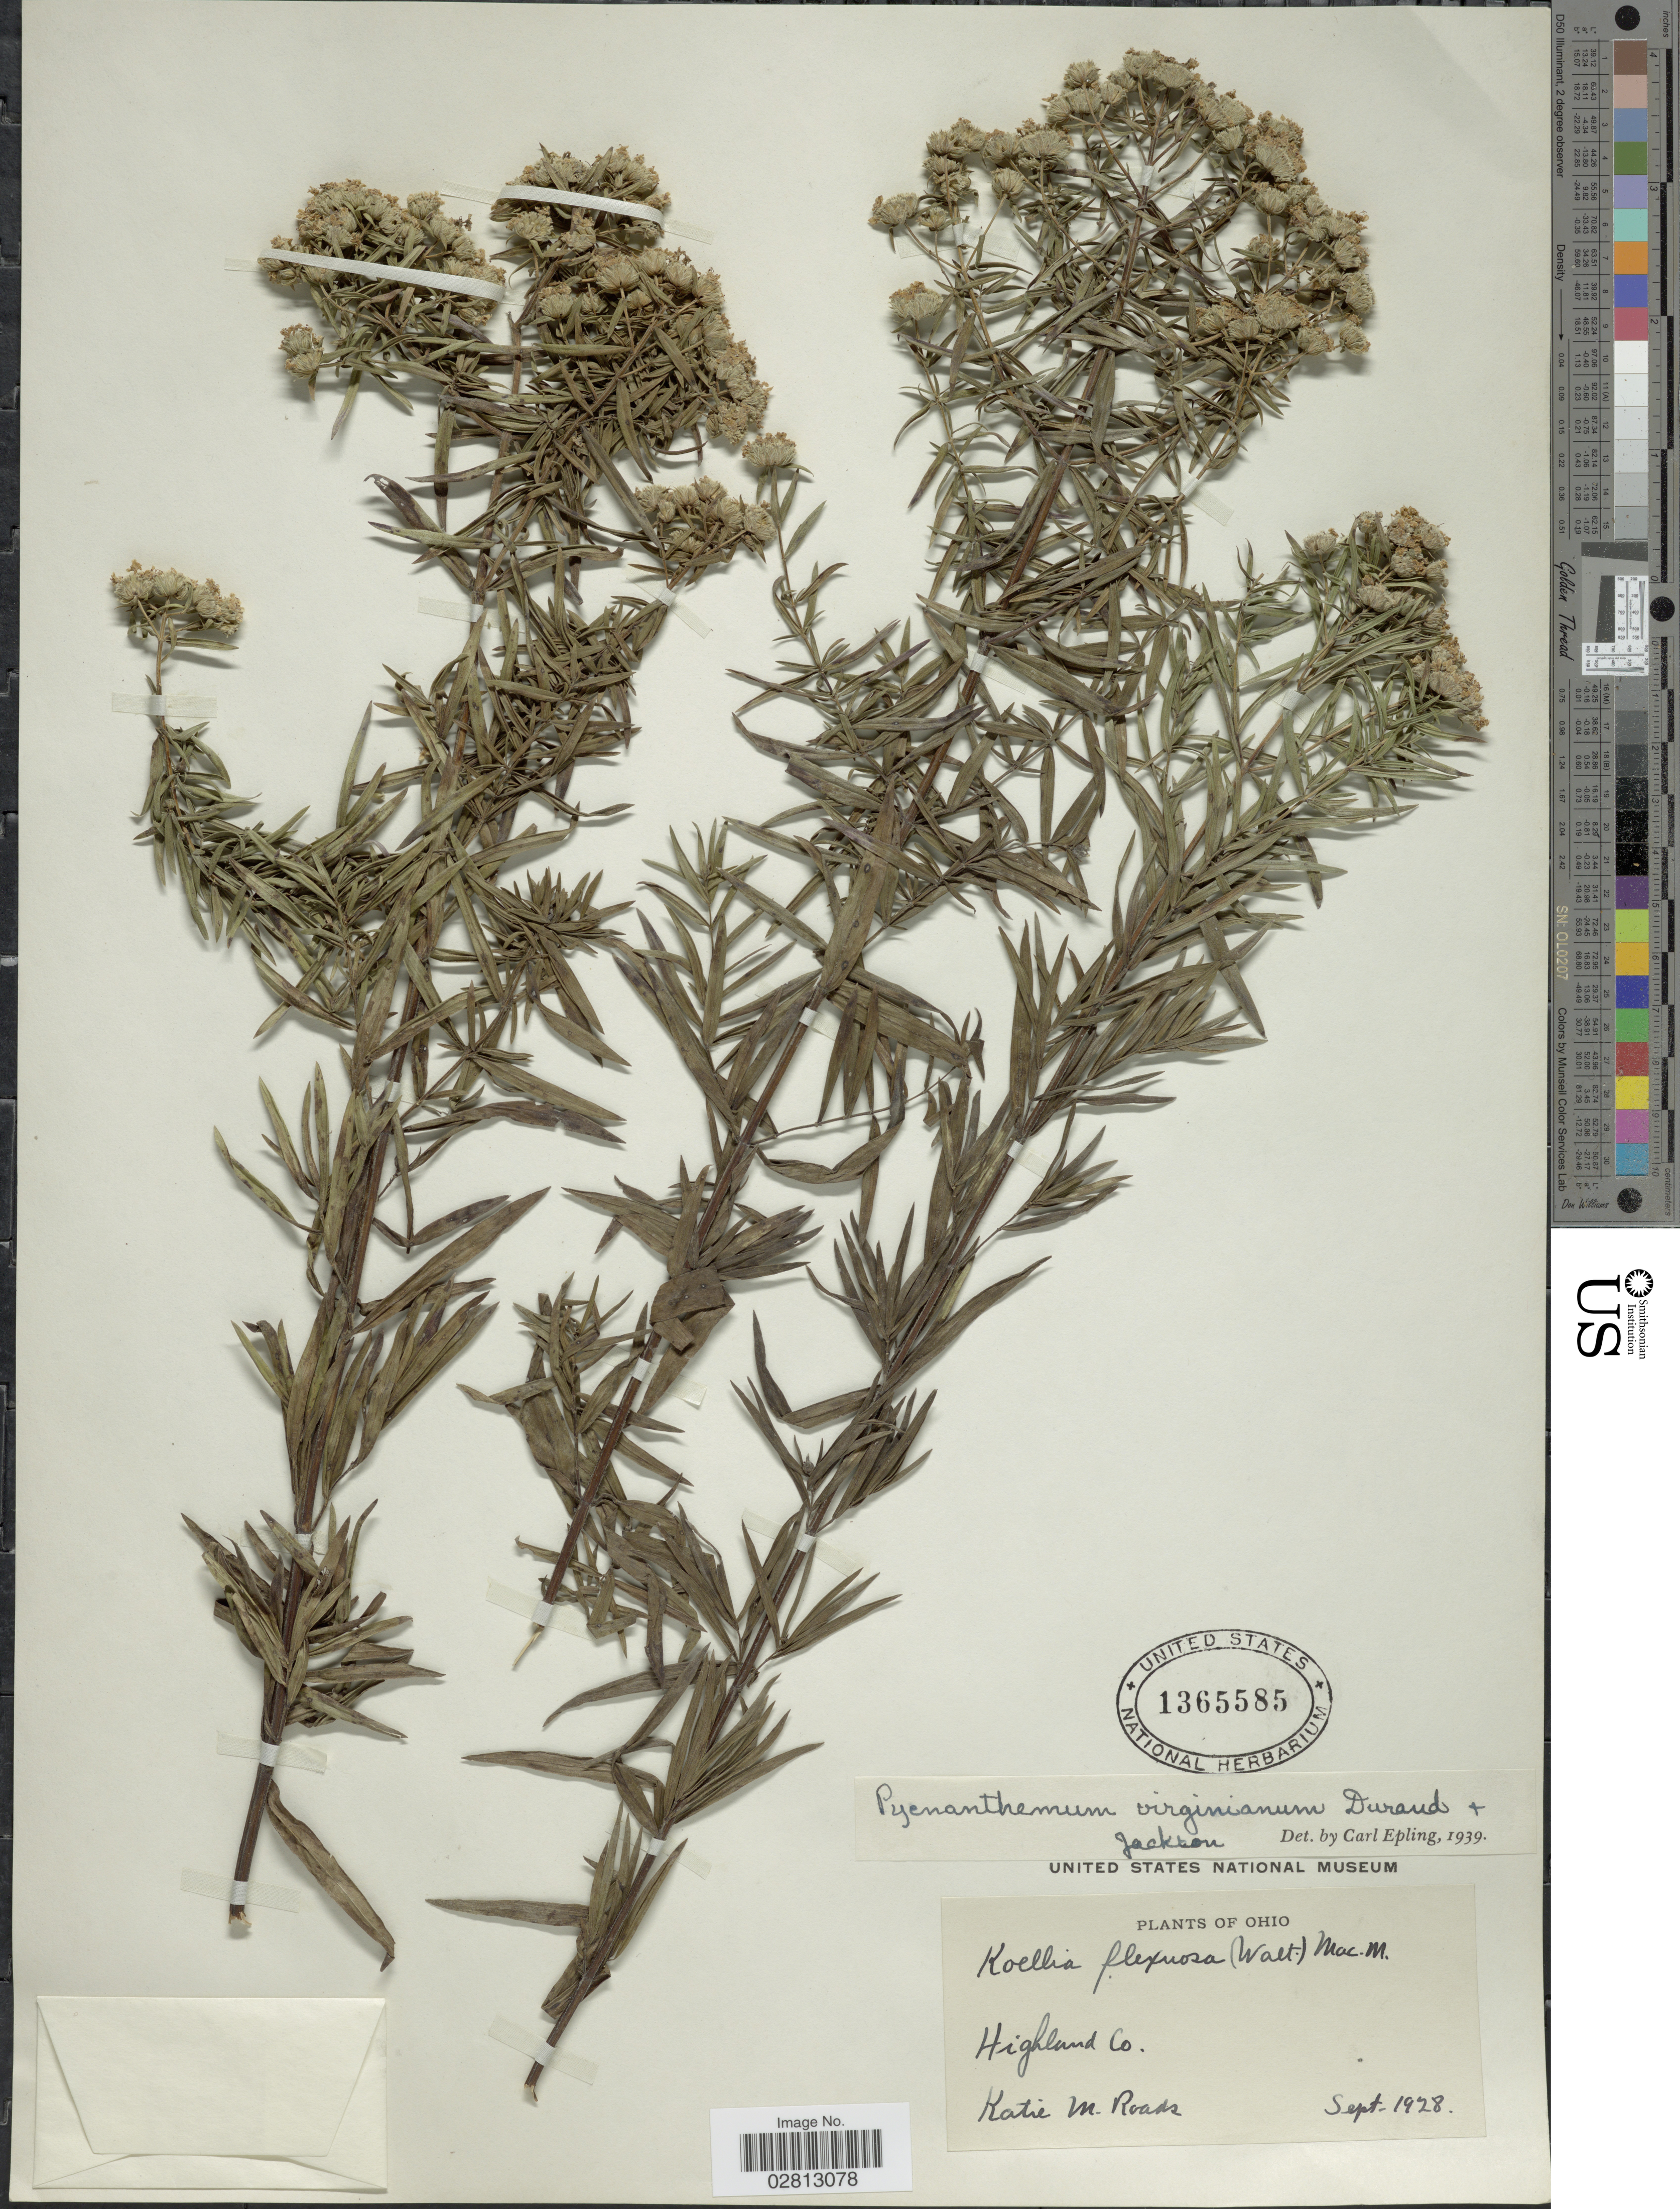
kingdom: Plantae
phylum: Tracheophyta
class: Magnoliopsida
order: Lamiales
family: Lamiaceae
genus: Pycnanthemum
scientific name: Pycnanthemum virginianum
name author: (L.) Durand & B.D. Jacks. ex B.L. Rob. & Fernald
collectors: K. Roads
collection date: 1928-09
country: United States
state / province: Ohio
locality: Highland Co.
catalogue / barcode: US 1365585